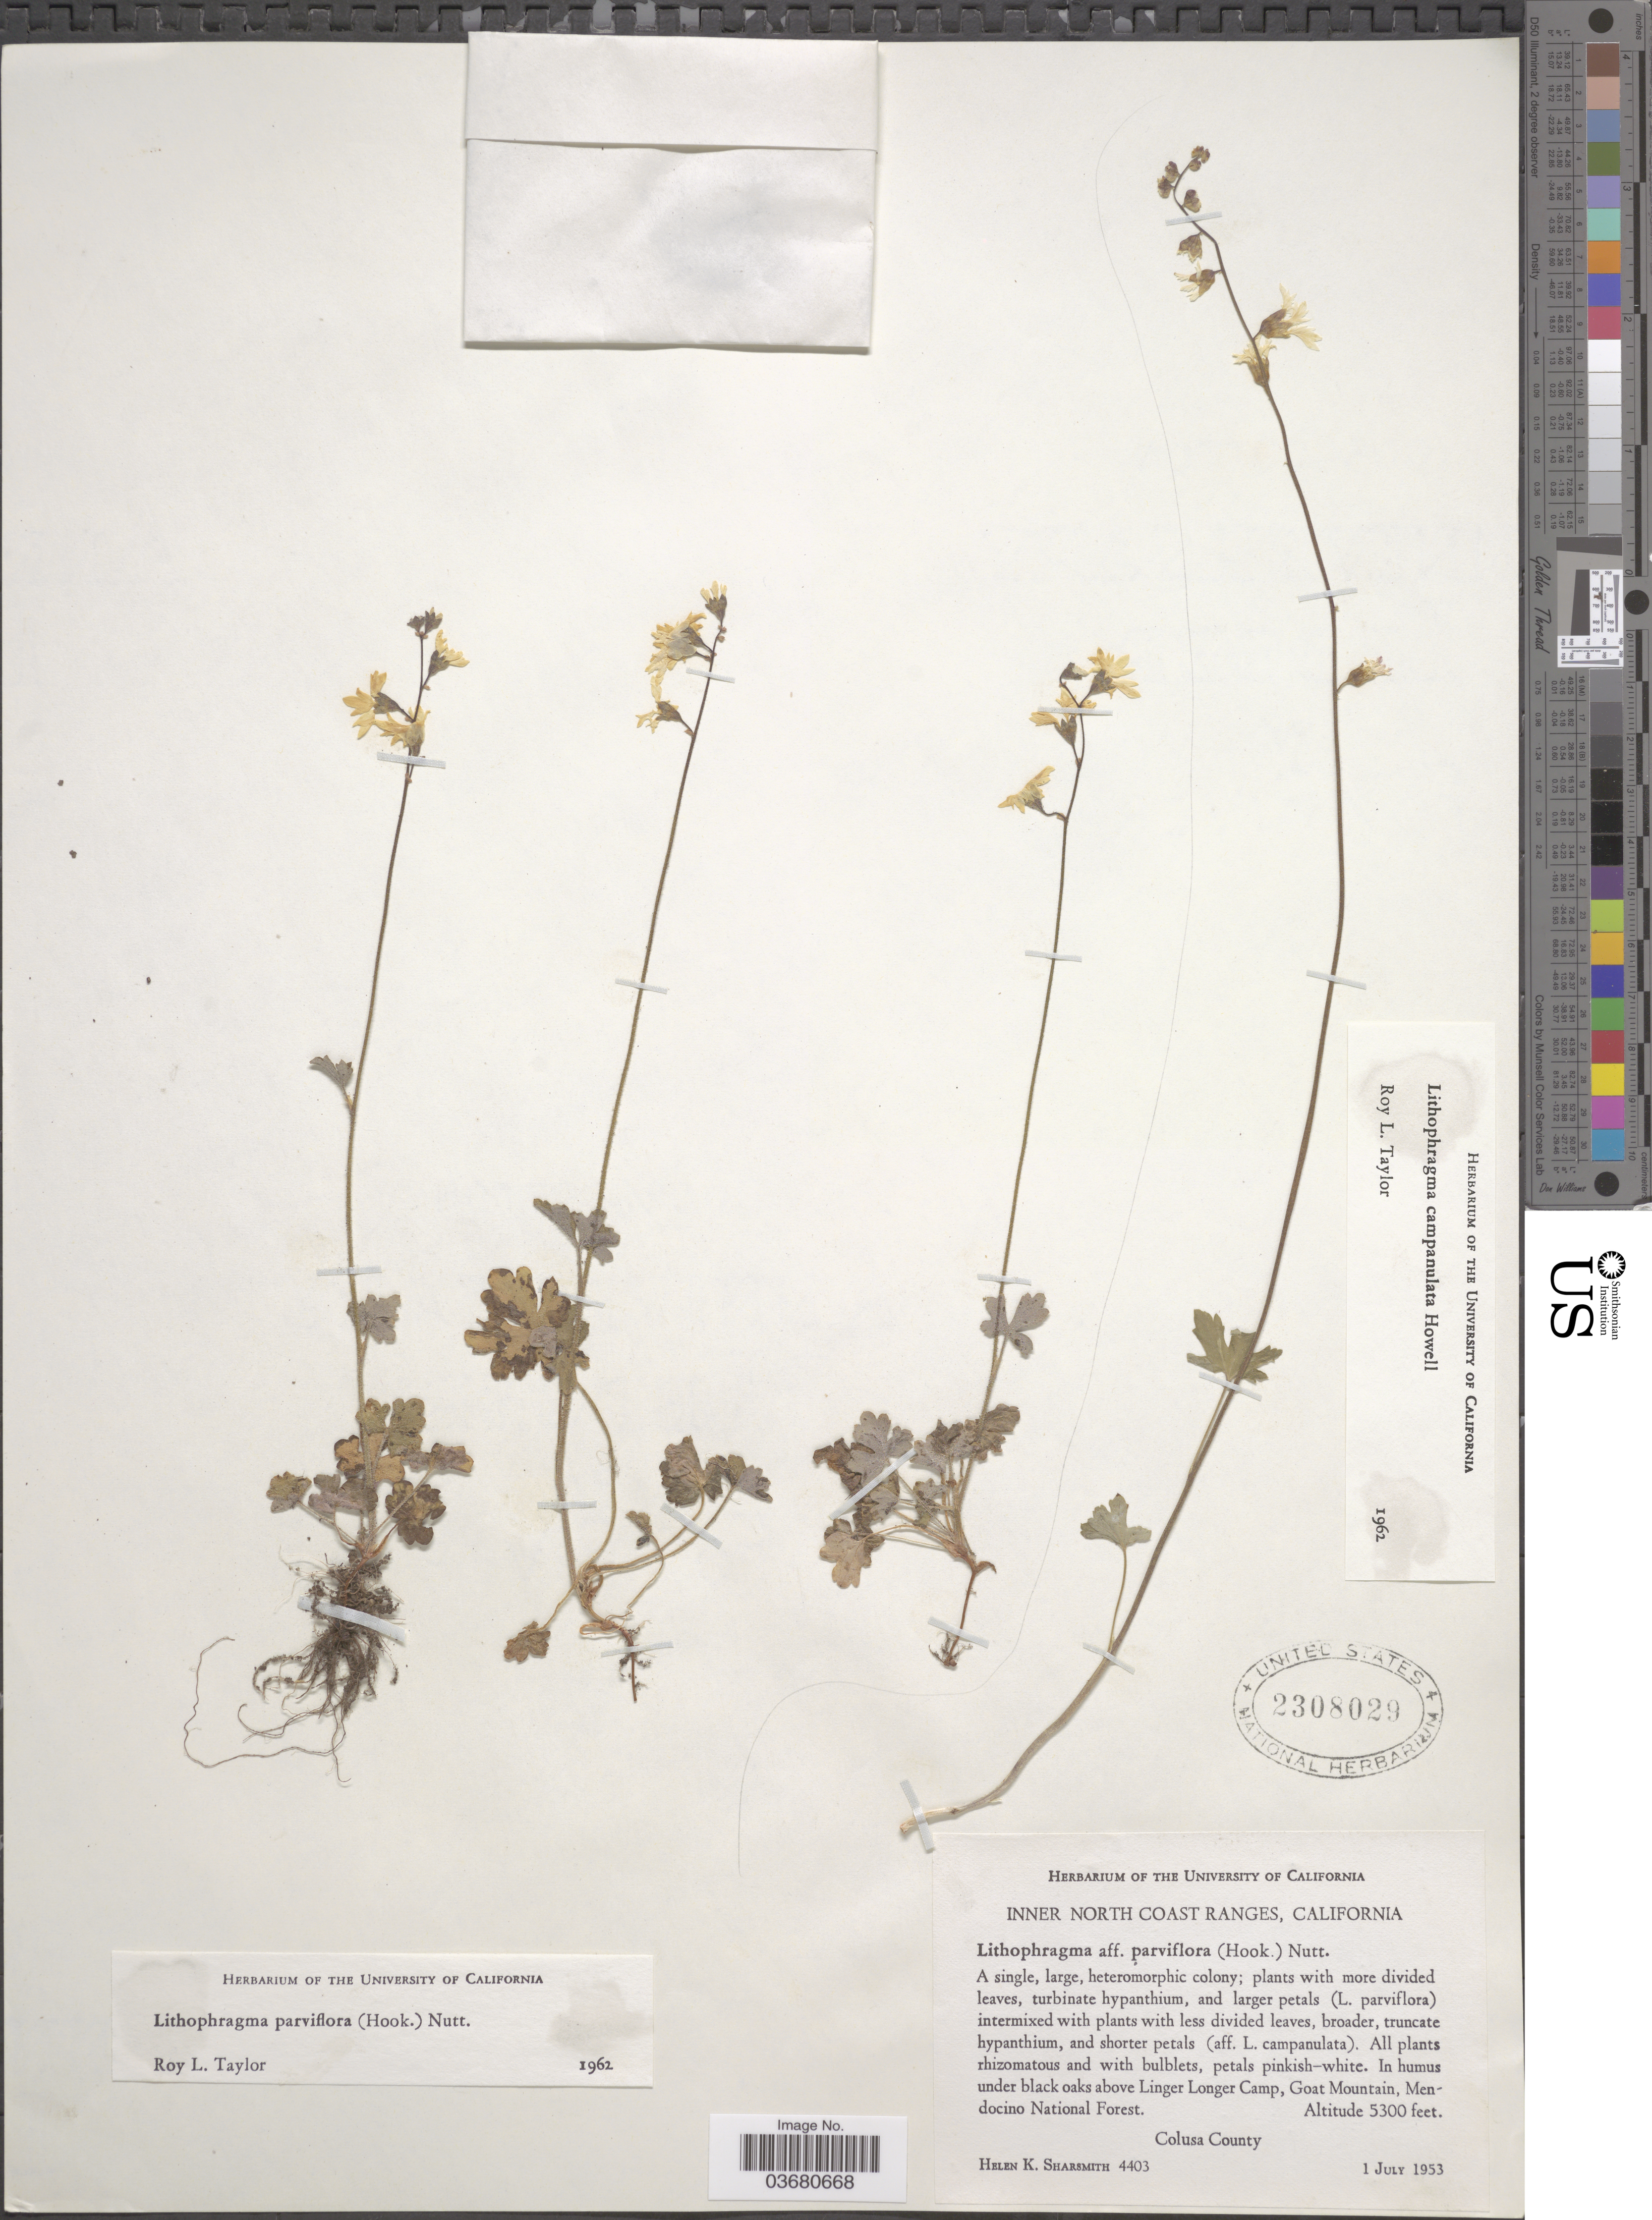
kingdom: Plantae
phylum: Tracheophyta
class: Magnoliopsida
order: Saxifragales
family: Saxifragaceae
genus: Lithophragma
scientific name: Lithophragma campanulatum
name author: Howell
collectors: H. Sharsmith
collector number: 4403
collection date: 1953-07-01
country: United States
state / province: California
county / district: Colusa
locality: Inner North Coast Ranges. Above Linger Longer Camp, Goat Mountain, Mendocino National Forest. Colusa County.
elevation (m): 1615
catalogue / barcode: US 2308029